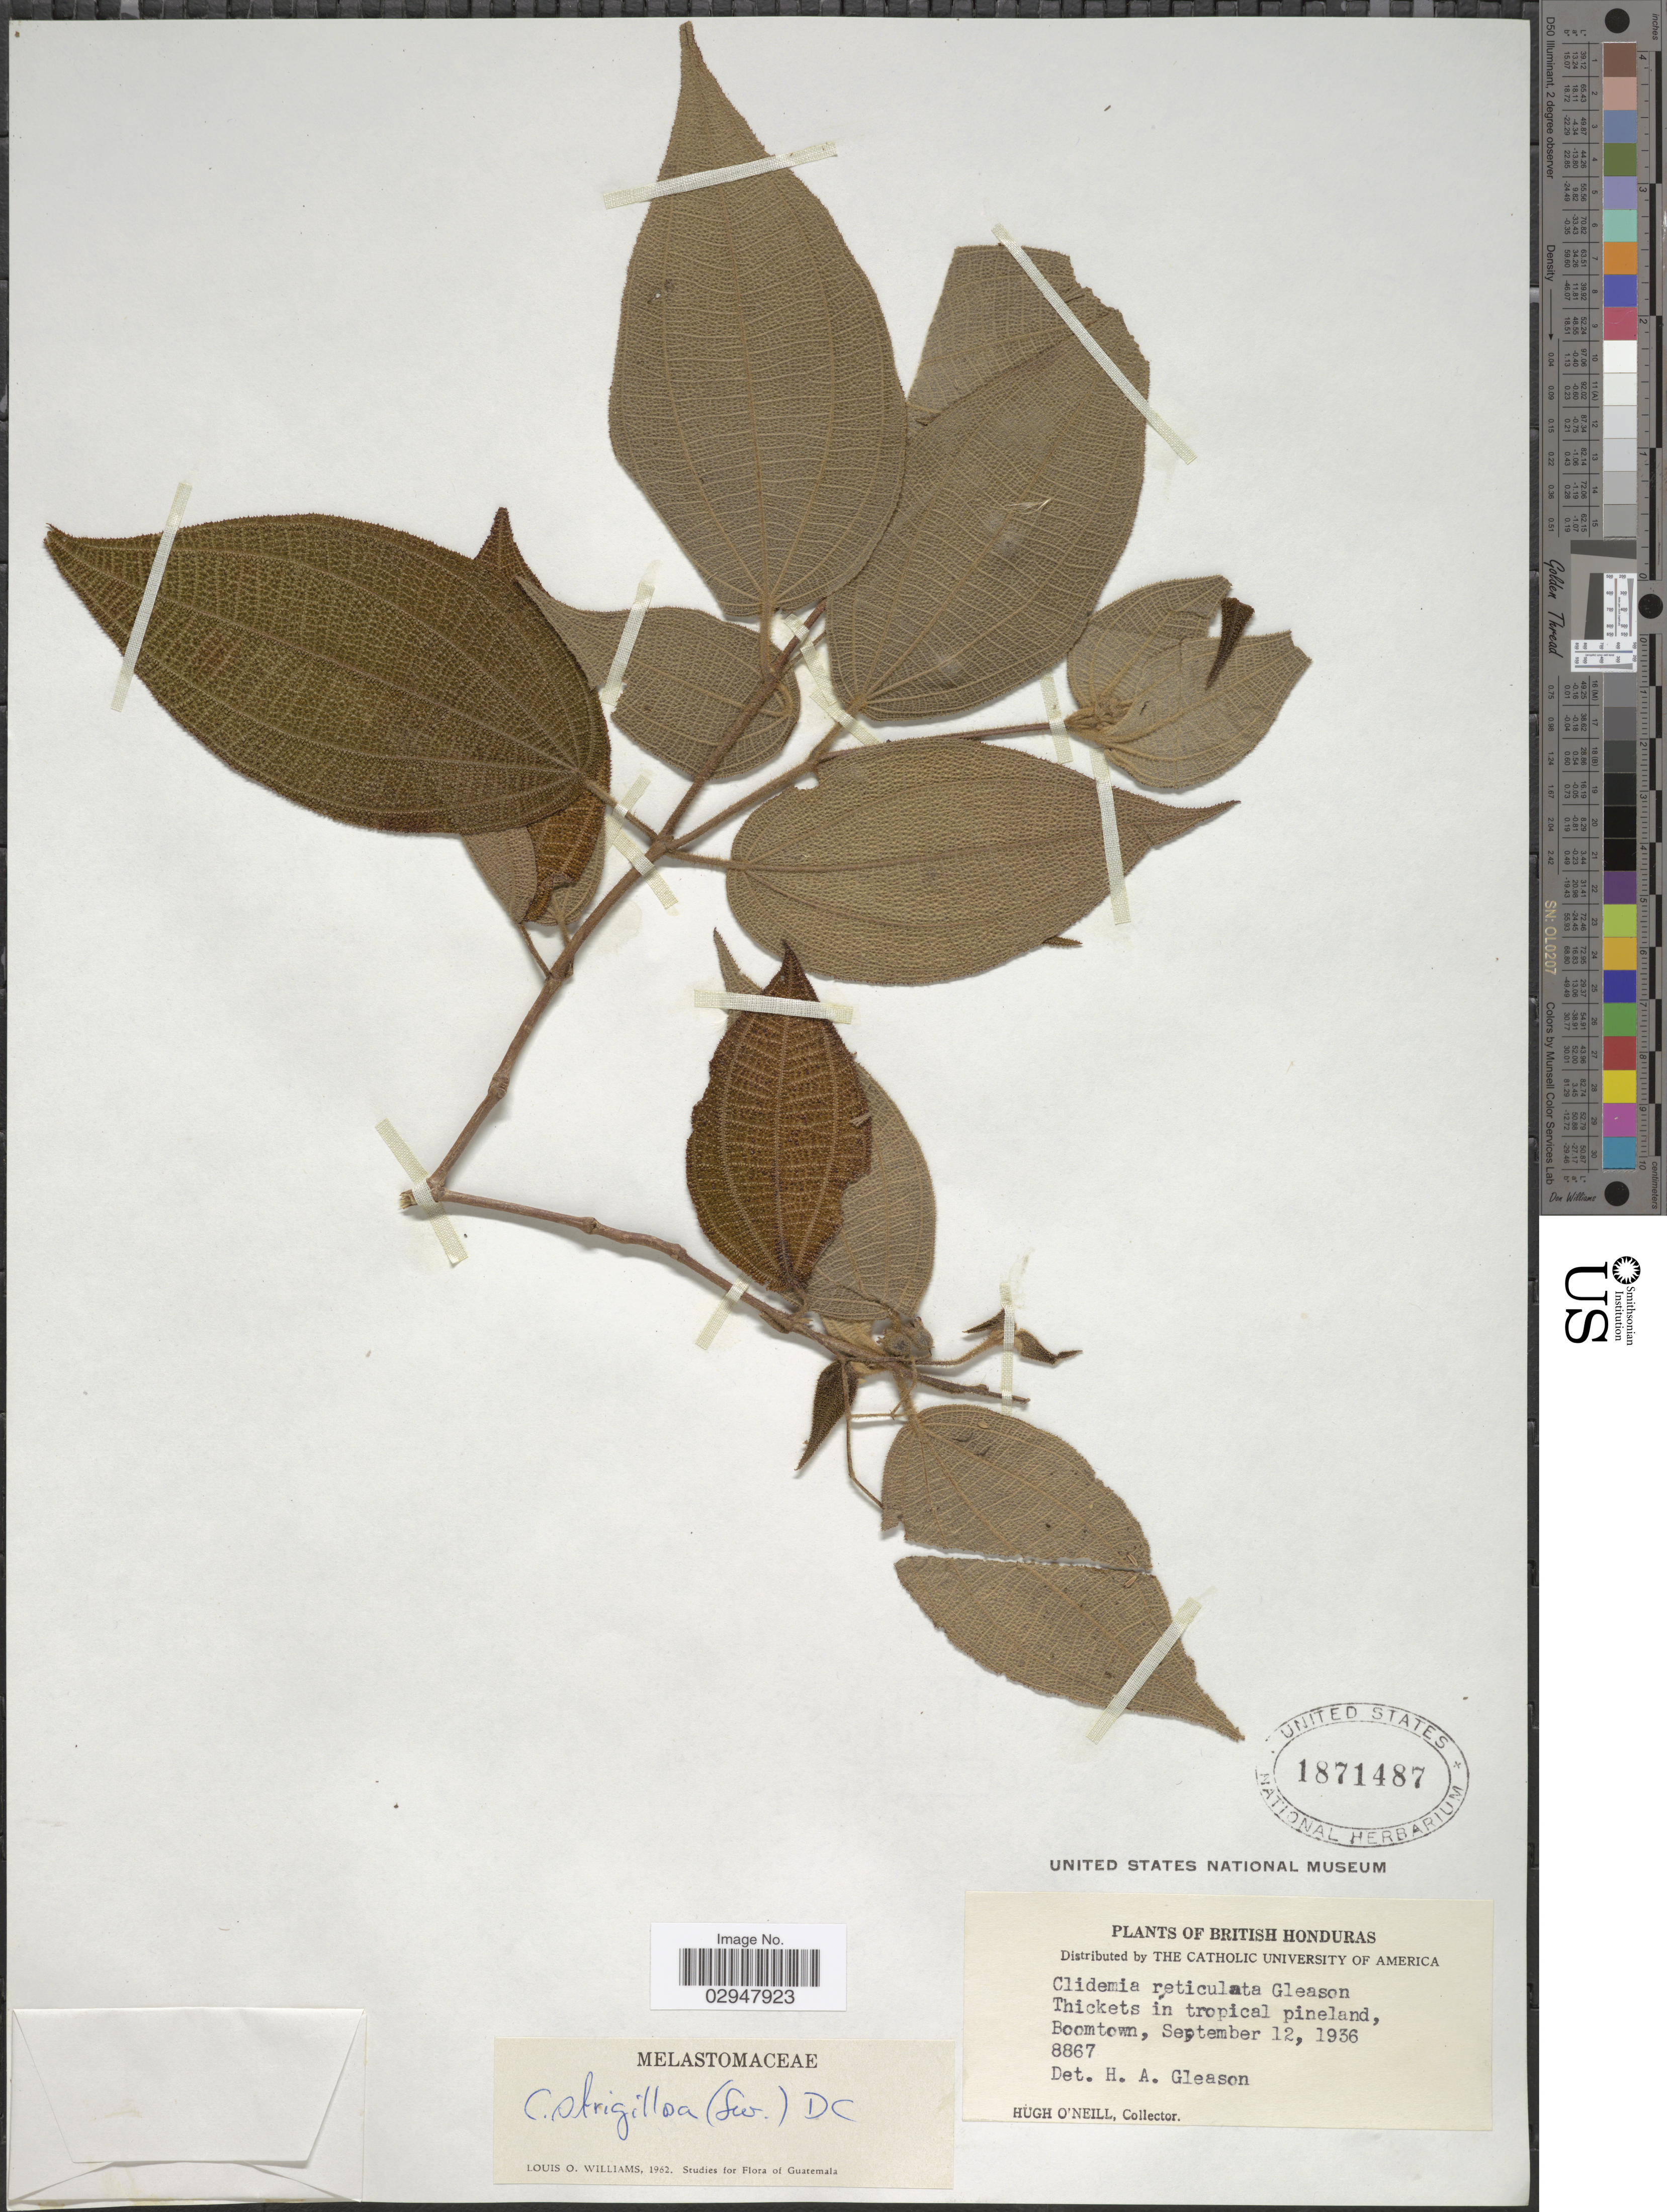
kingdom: Plantae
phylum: Tracheophyta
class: Magnoliopsida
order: Myrtales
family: Melastomataceae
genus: Clidemia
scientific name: Clidemia novemnervia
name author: (DC.) Triana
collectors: H. O'Neill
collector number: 8867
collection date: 1936-09-12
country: Belize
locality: British Honduras, Boomtown.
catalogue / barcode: US 1871487